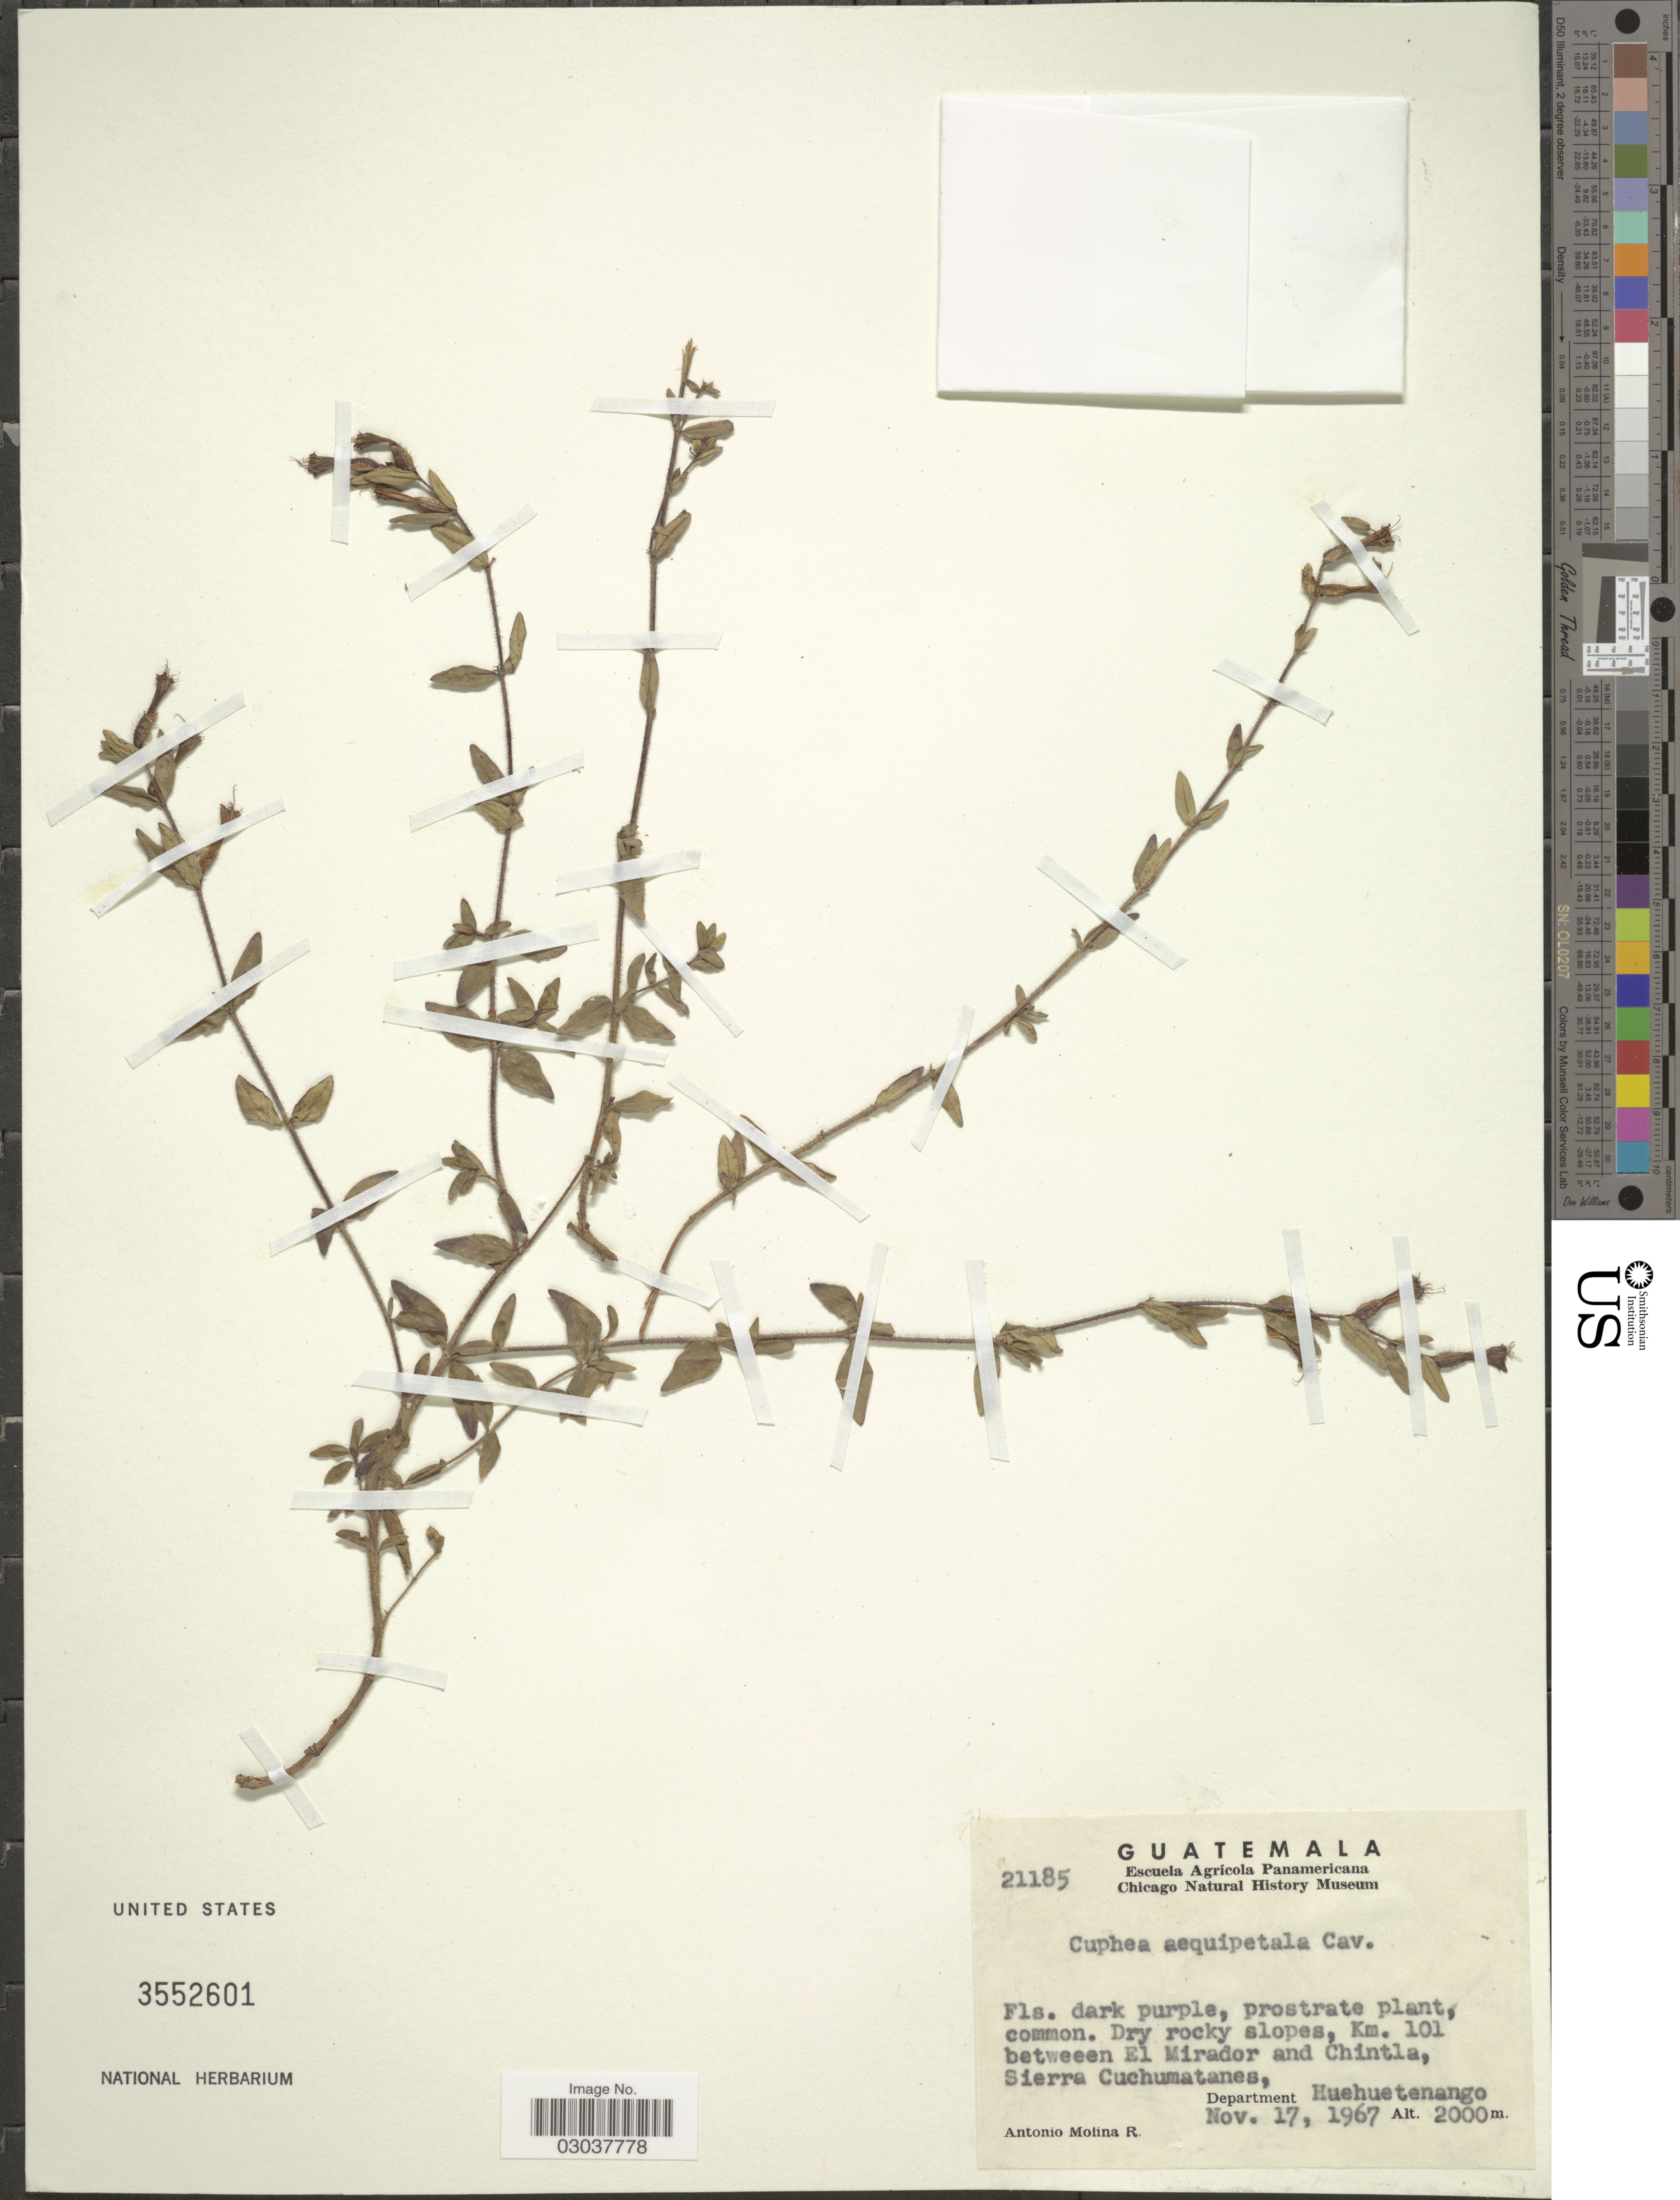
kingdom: Plantae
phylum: Tracheophyta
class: Magnoliopsida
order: Myrtales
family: Lythraceae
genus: Cuphea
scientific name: Cuphea aequipetala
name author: Cav.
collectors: A. Molina R.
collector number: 21185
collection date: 1967-11-17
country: Guatemala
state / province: Huehuetenango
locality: Dry rocky slopes, Km. 101 between El Mirador and Chintla, Sierra Cuchumatanes, Department Huehuetenango.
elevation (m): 2000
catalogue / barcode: US 3552601